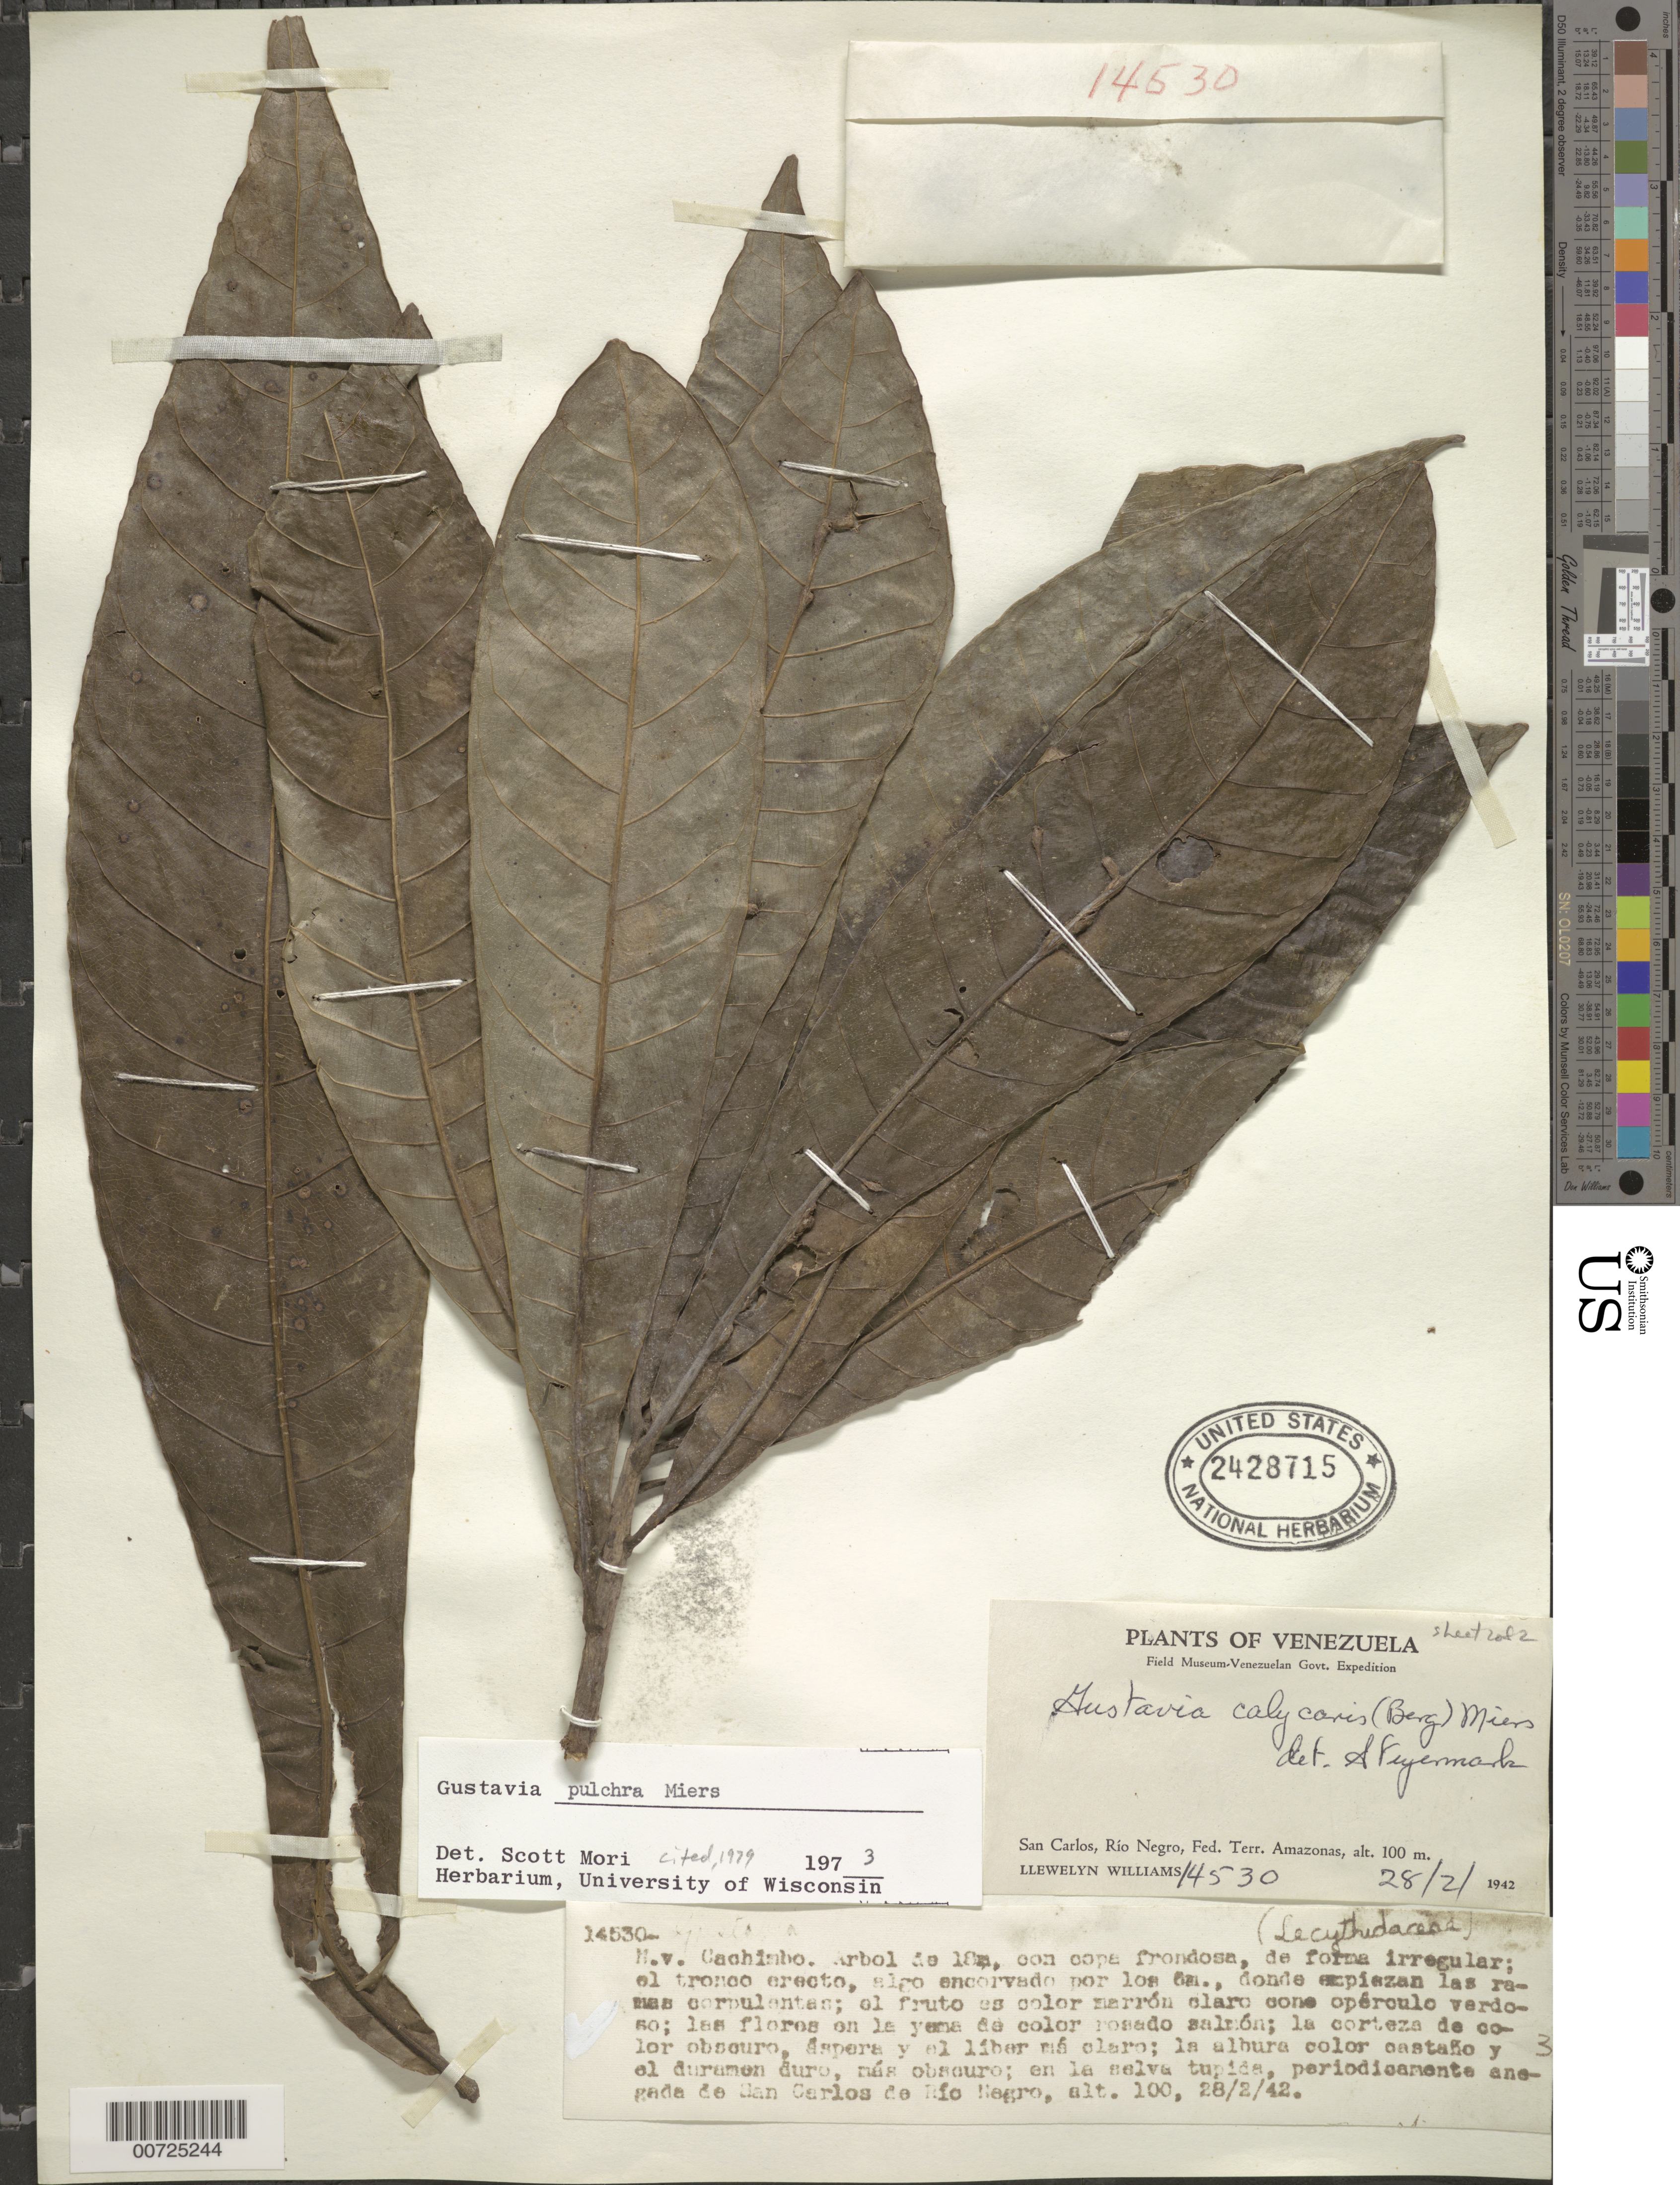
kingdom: Plantae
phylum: Tracheophyta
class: Magnoliopsida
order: Ericales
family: Lecythidaceae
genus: Gustavia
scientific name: Gustavia pulchra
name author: Miers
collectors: Ll. Williams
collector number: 14530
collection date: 1942-02-28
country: Venezuela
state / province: Amazonas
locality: San Carlos, Río Negro, Fed. Terr. Amazonas.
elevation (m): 100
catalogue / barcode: US 2428715